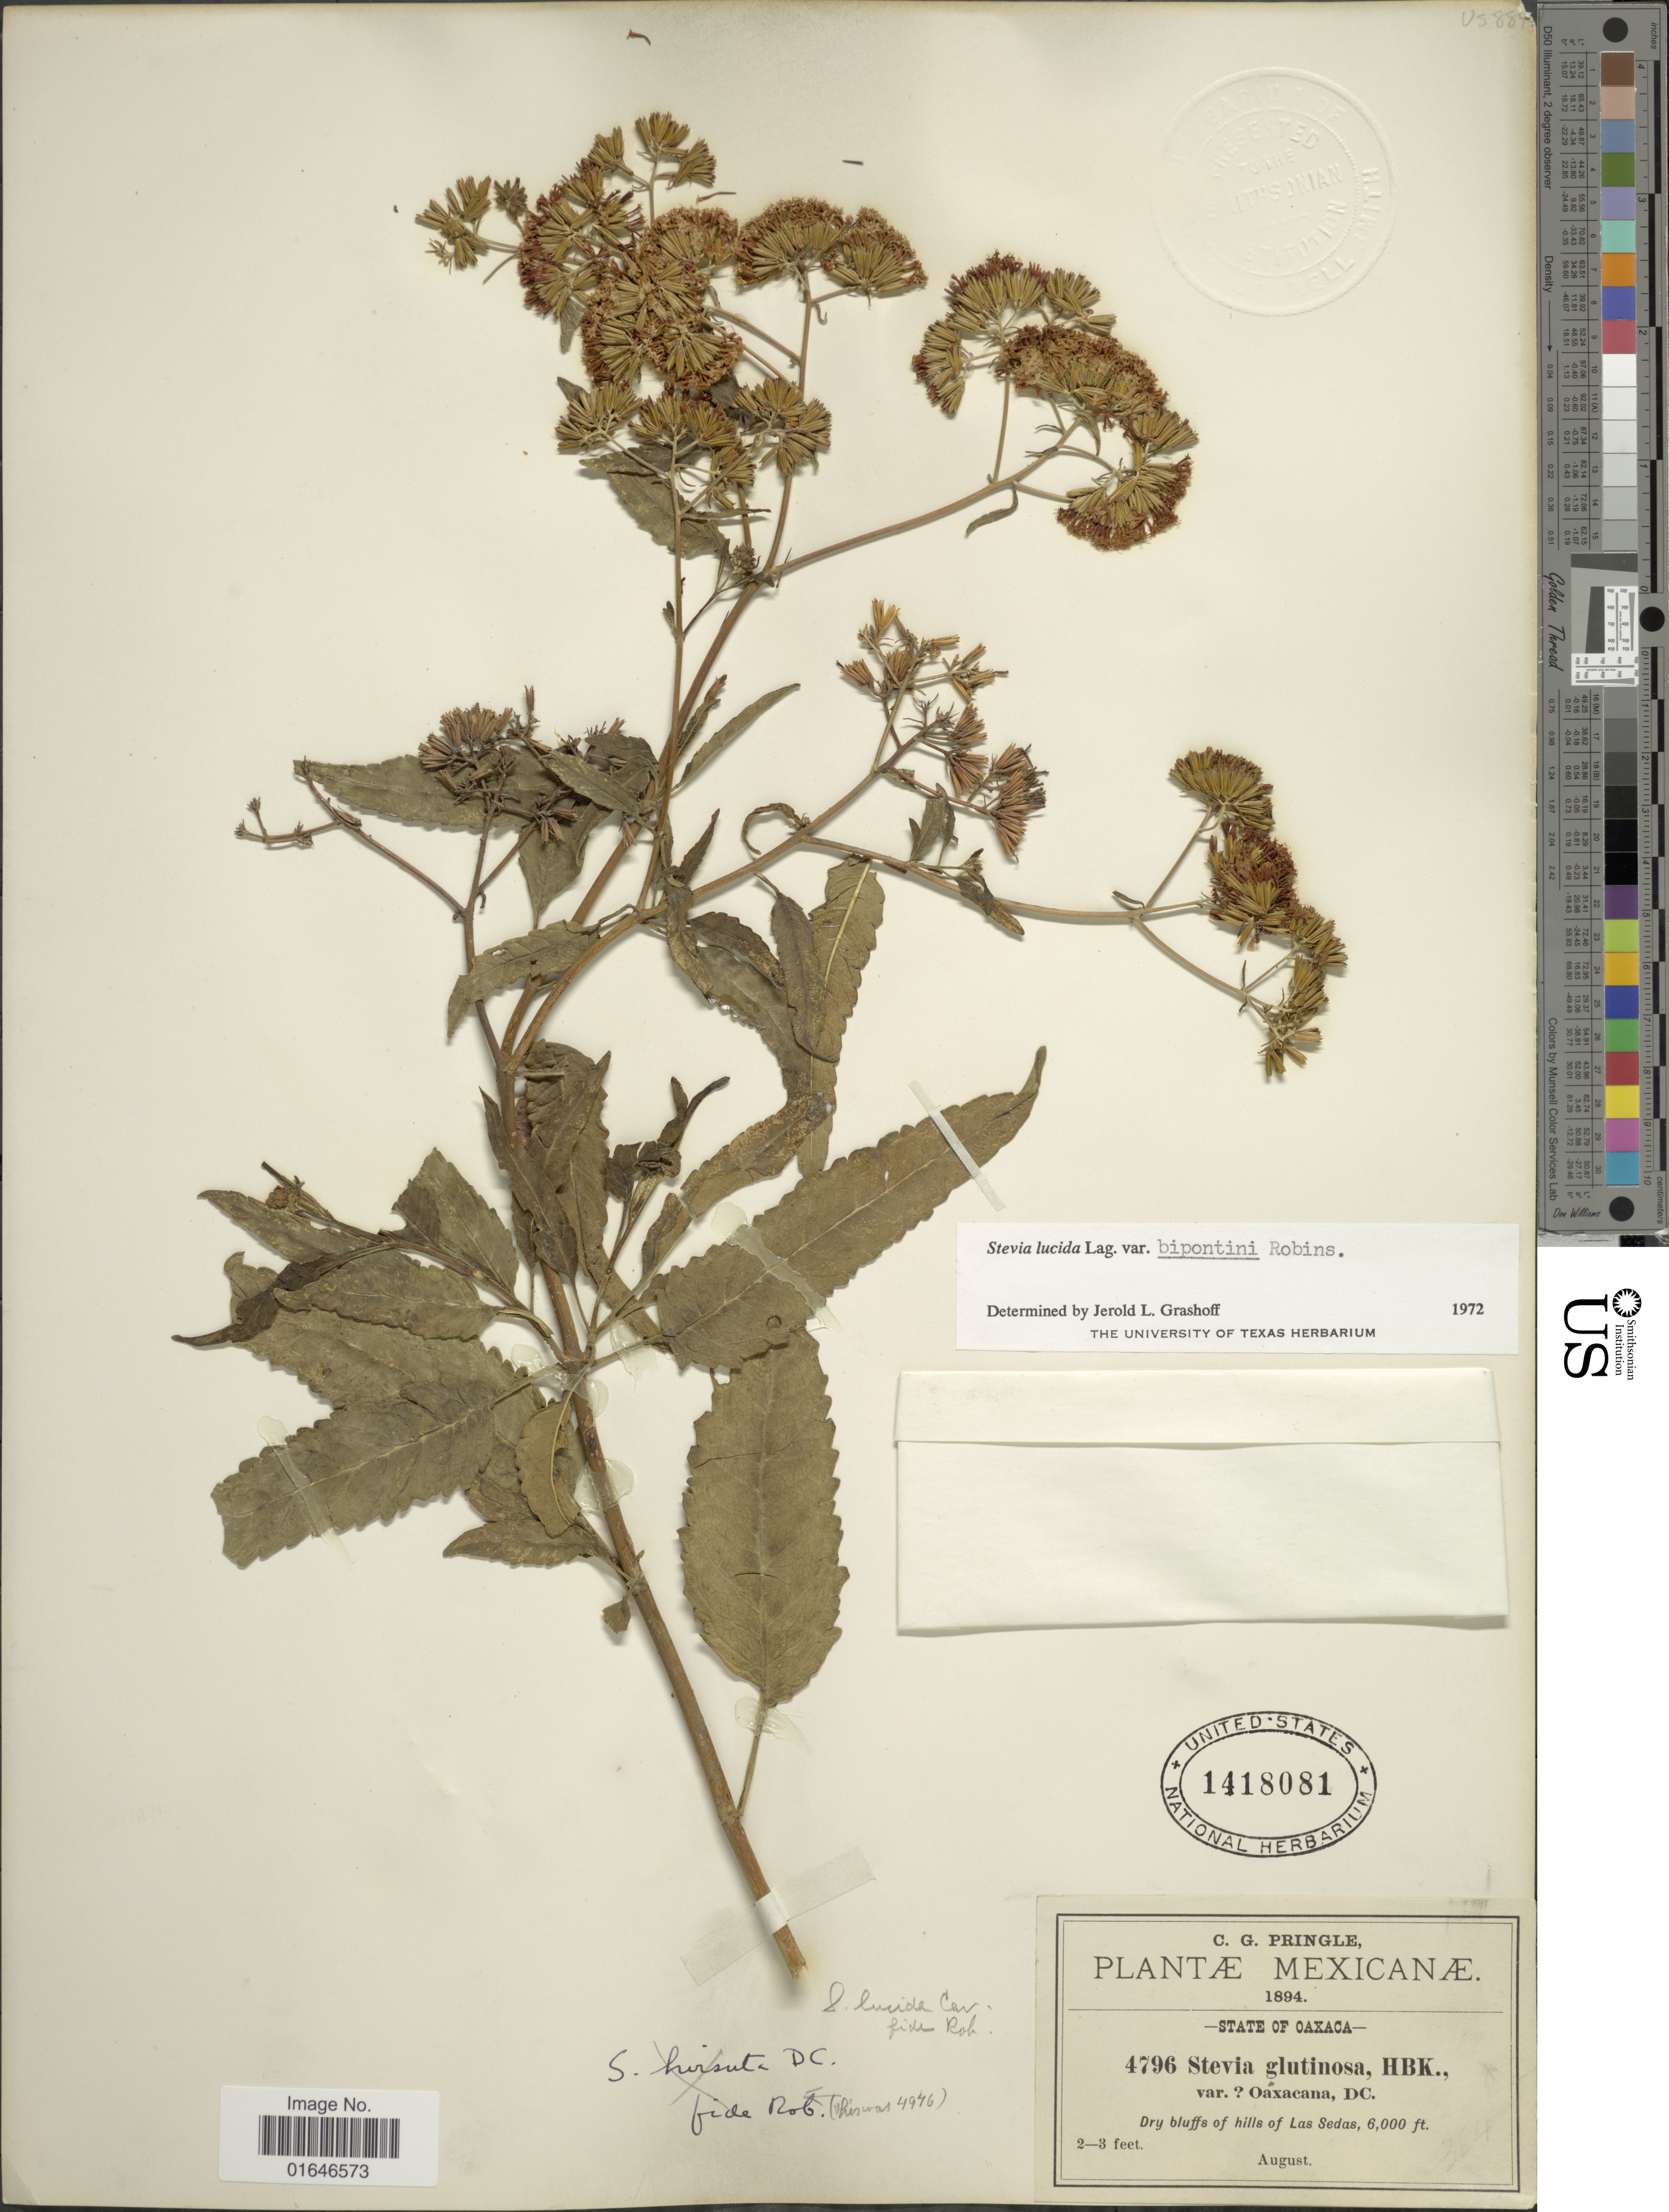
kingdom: Plantae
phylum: Tracheophyta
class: Magnoliopsida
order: Asterales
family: Asteraceae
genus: Stevia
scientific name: Stevia lucida var. bipontini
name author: B.L. Rob.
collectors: C. G. Pringle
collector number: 4796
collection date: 1894-08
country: Mexico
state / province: Oaxaca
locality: State of Oaxaca, Dry bluffs of hills of Las sedas.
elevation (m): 1829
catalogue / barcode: US 1418081